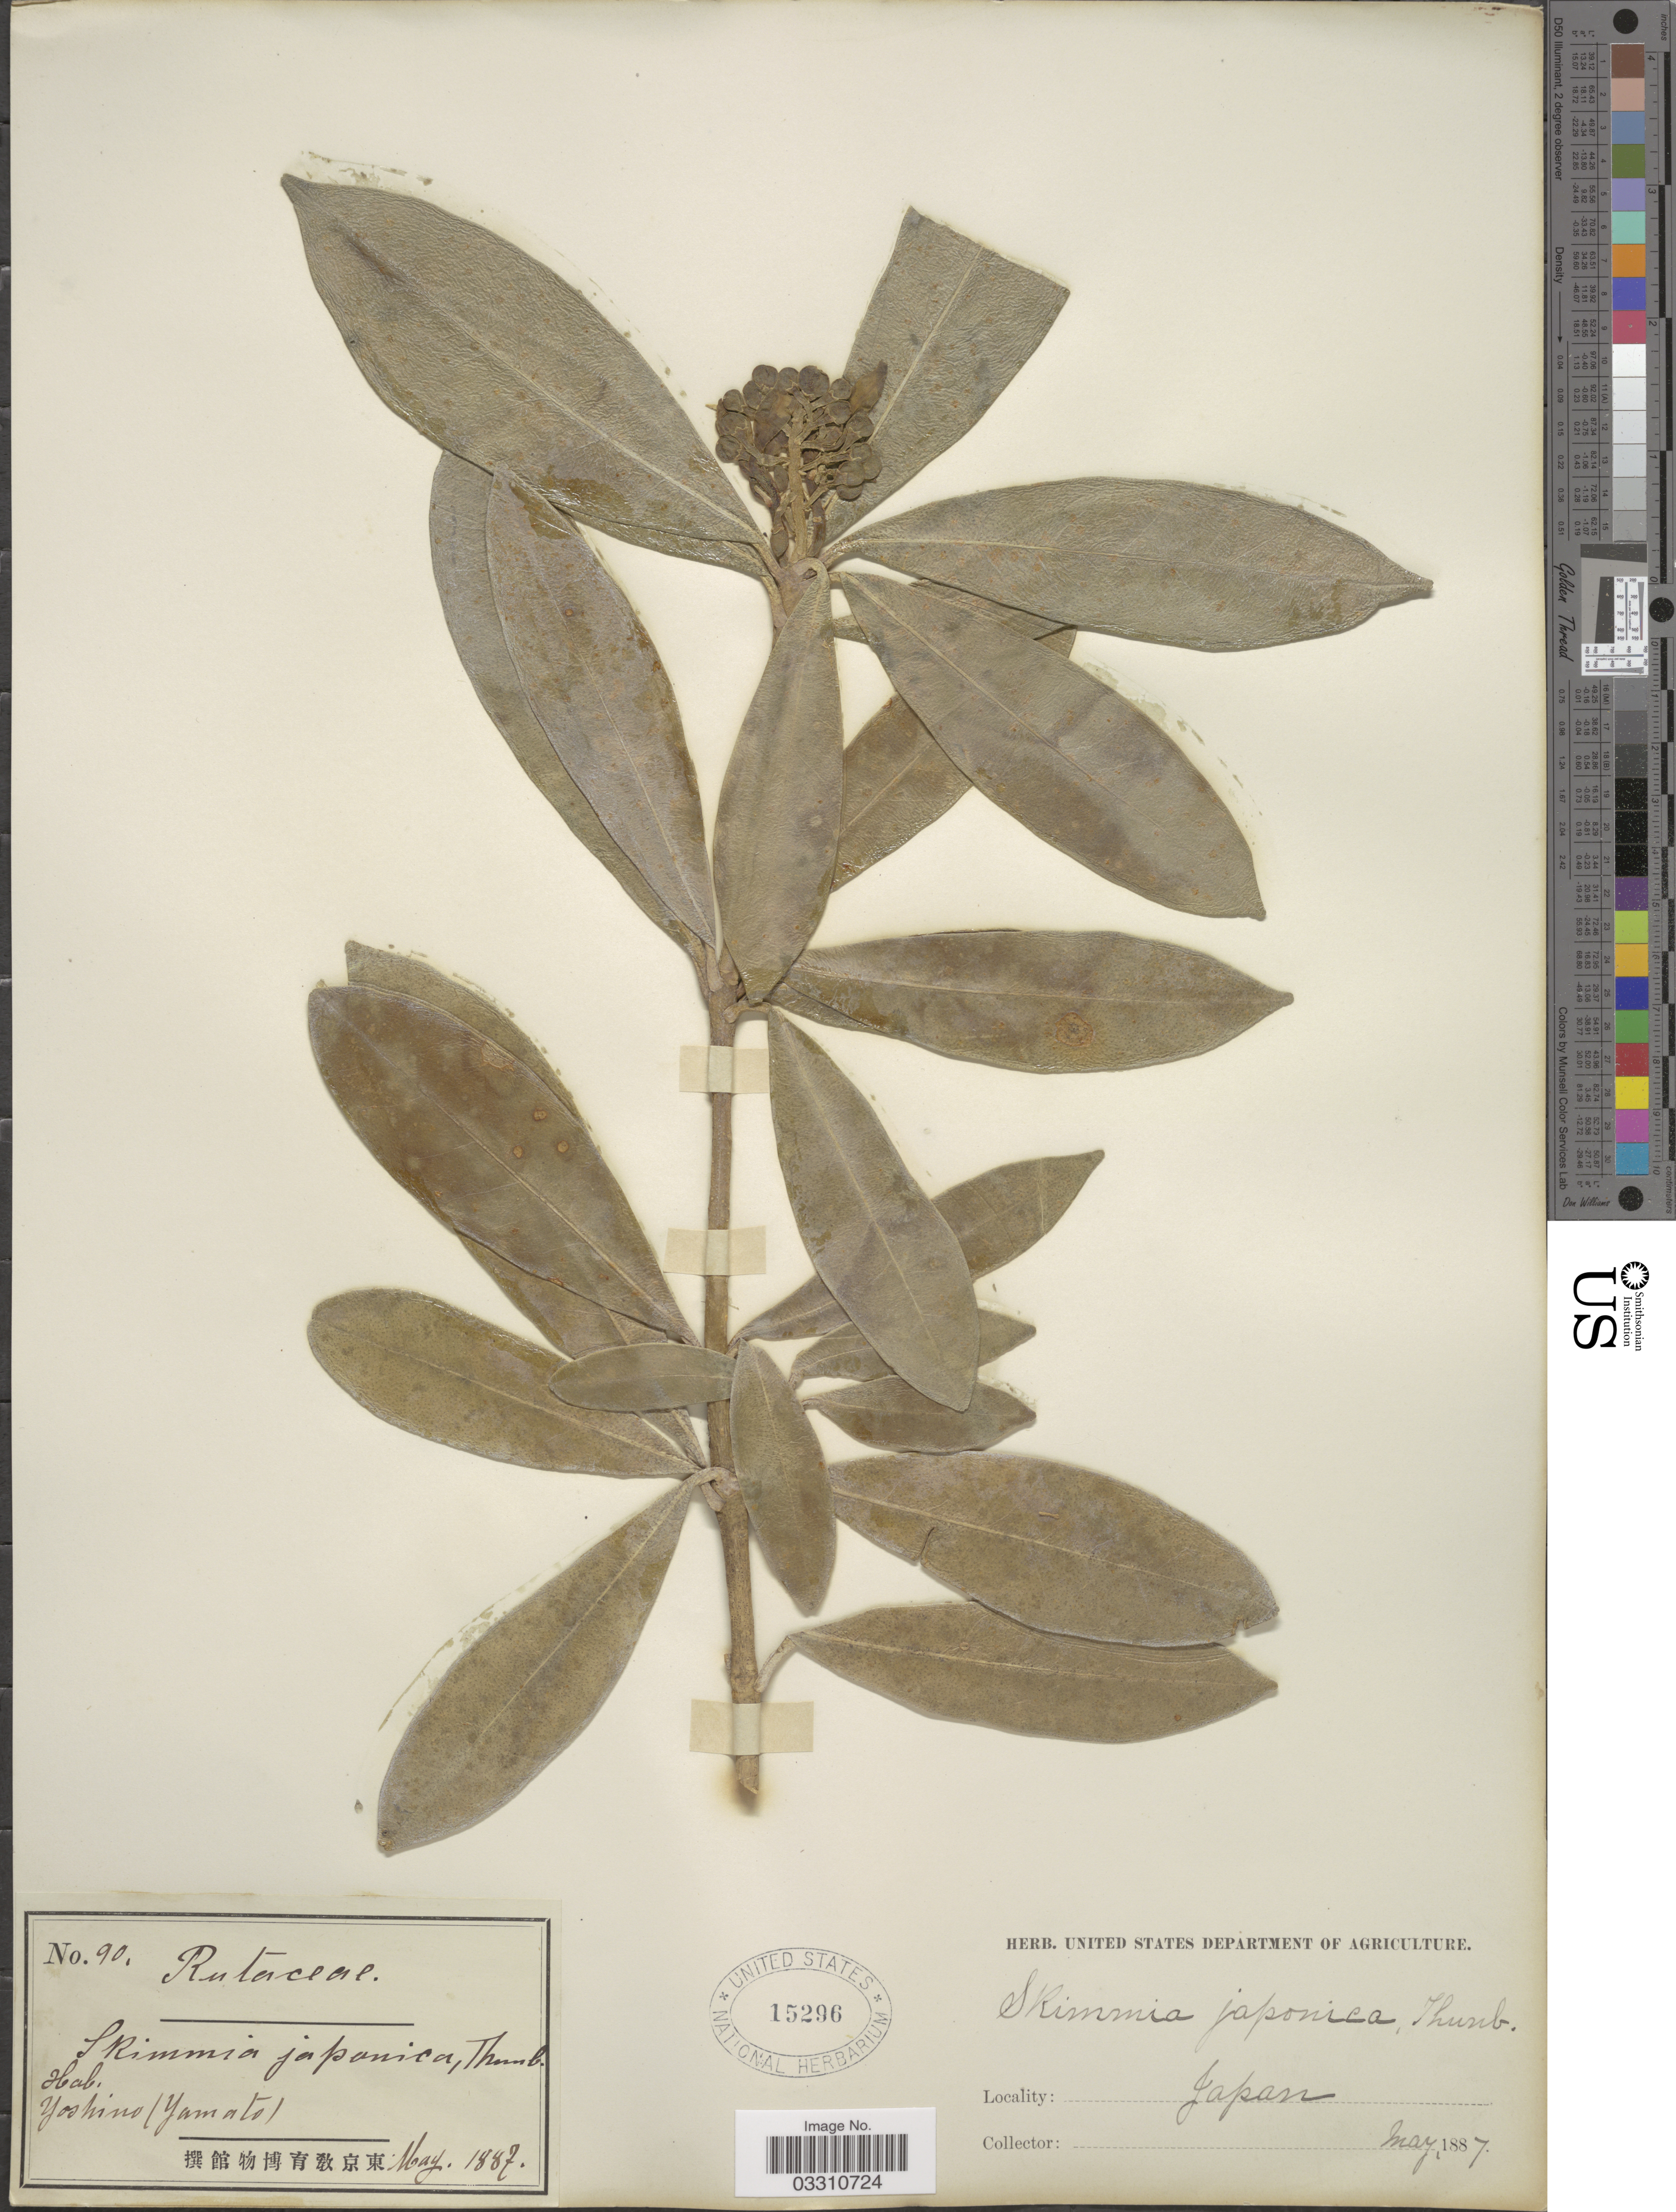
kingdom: Plantae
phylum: Tracheophyta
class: Magnoliopsida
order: Sapindales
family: Rutaceae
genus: Skimmia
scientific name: Skimmia japonica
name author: Thunb.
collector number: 90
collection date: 1887-05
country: Japan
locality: Yoshino (Yamato).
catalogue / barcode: US 15296